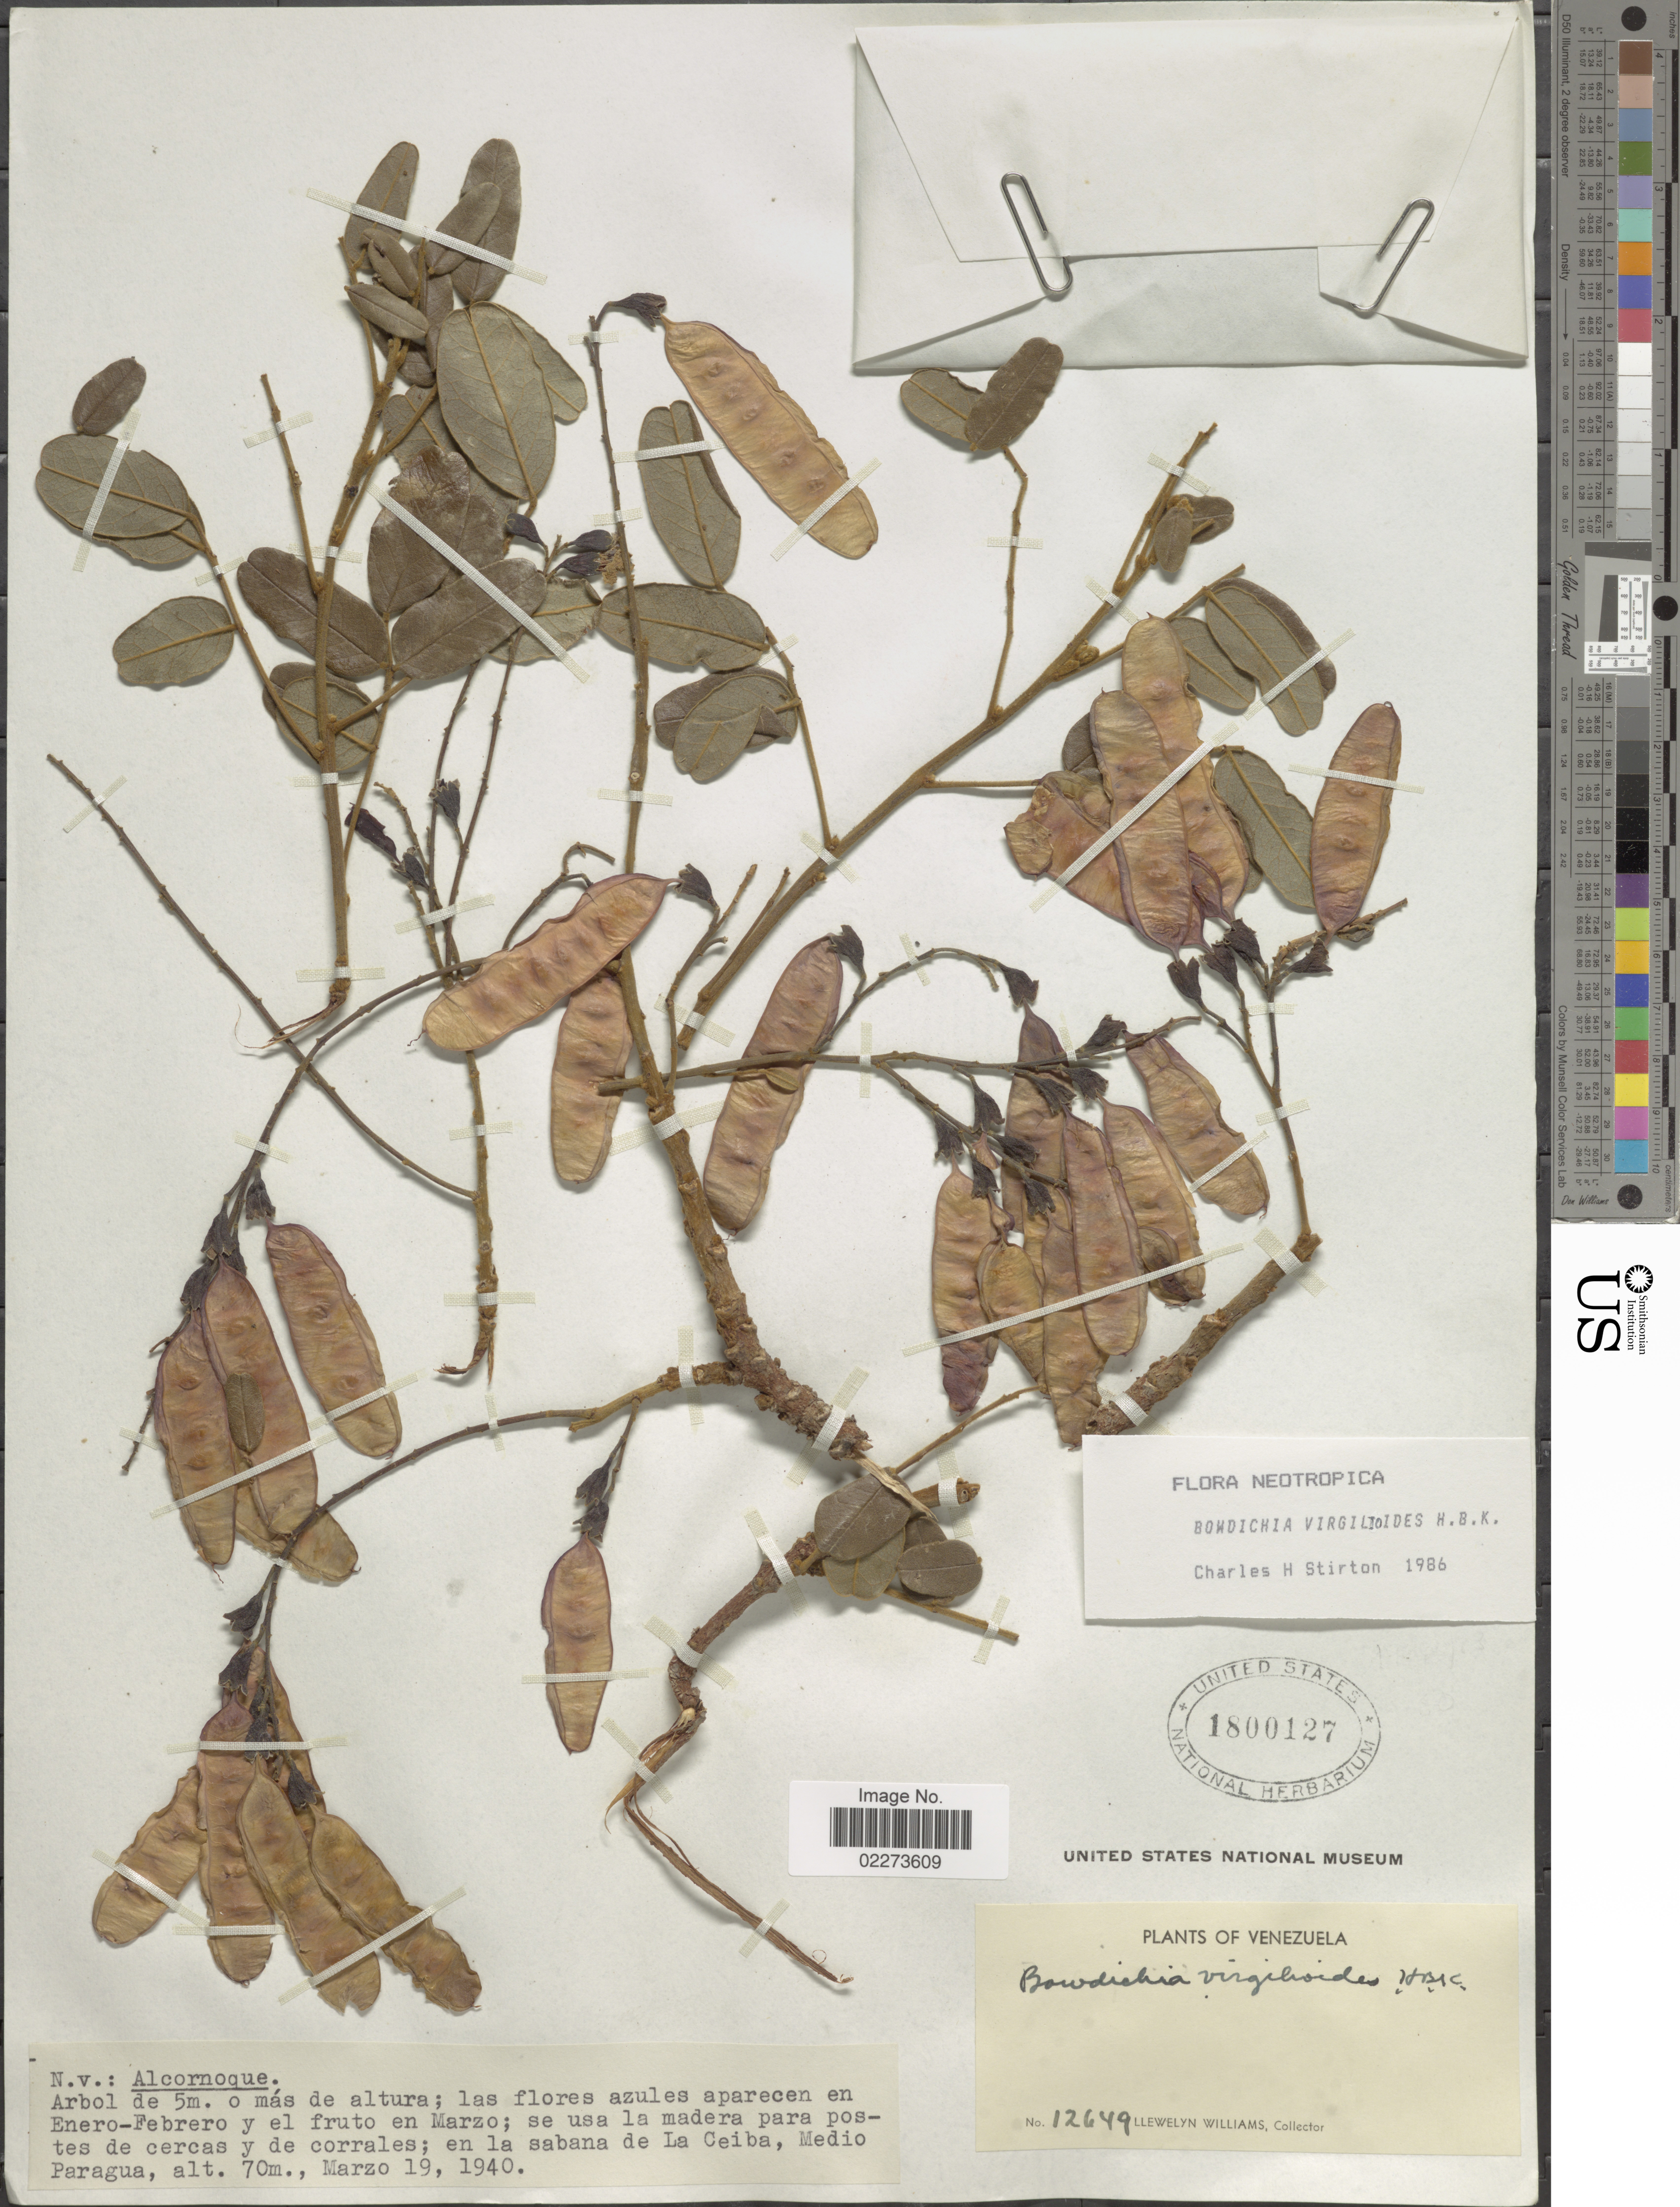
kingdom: Plantae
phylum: Tracheophyta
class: Magnoliopsida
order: Fabales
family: Fabaceae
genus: Bowdichia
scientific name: Bowdichia virgilioides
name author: Kunth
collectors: Ll. Williams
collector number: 12649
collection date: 1940-03-19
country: Venezuela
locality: En la sabana de La Ceiba, Medio Paragua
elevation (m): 70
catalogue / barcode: US 1800127